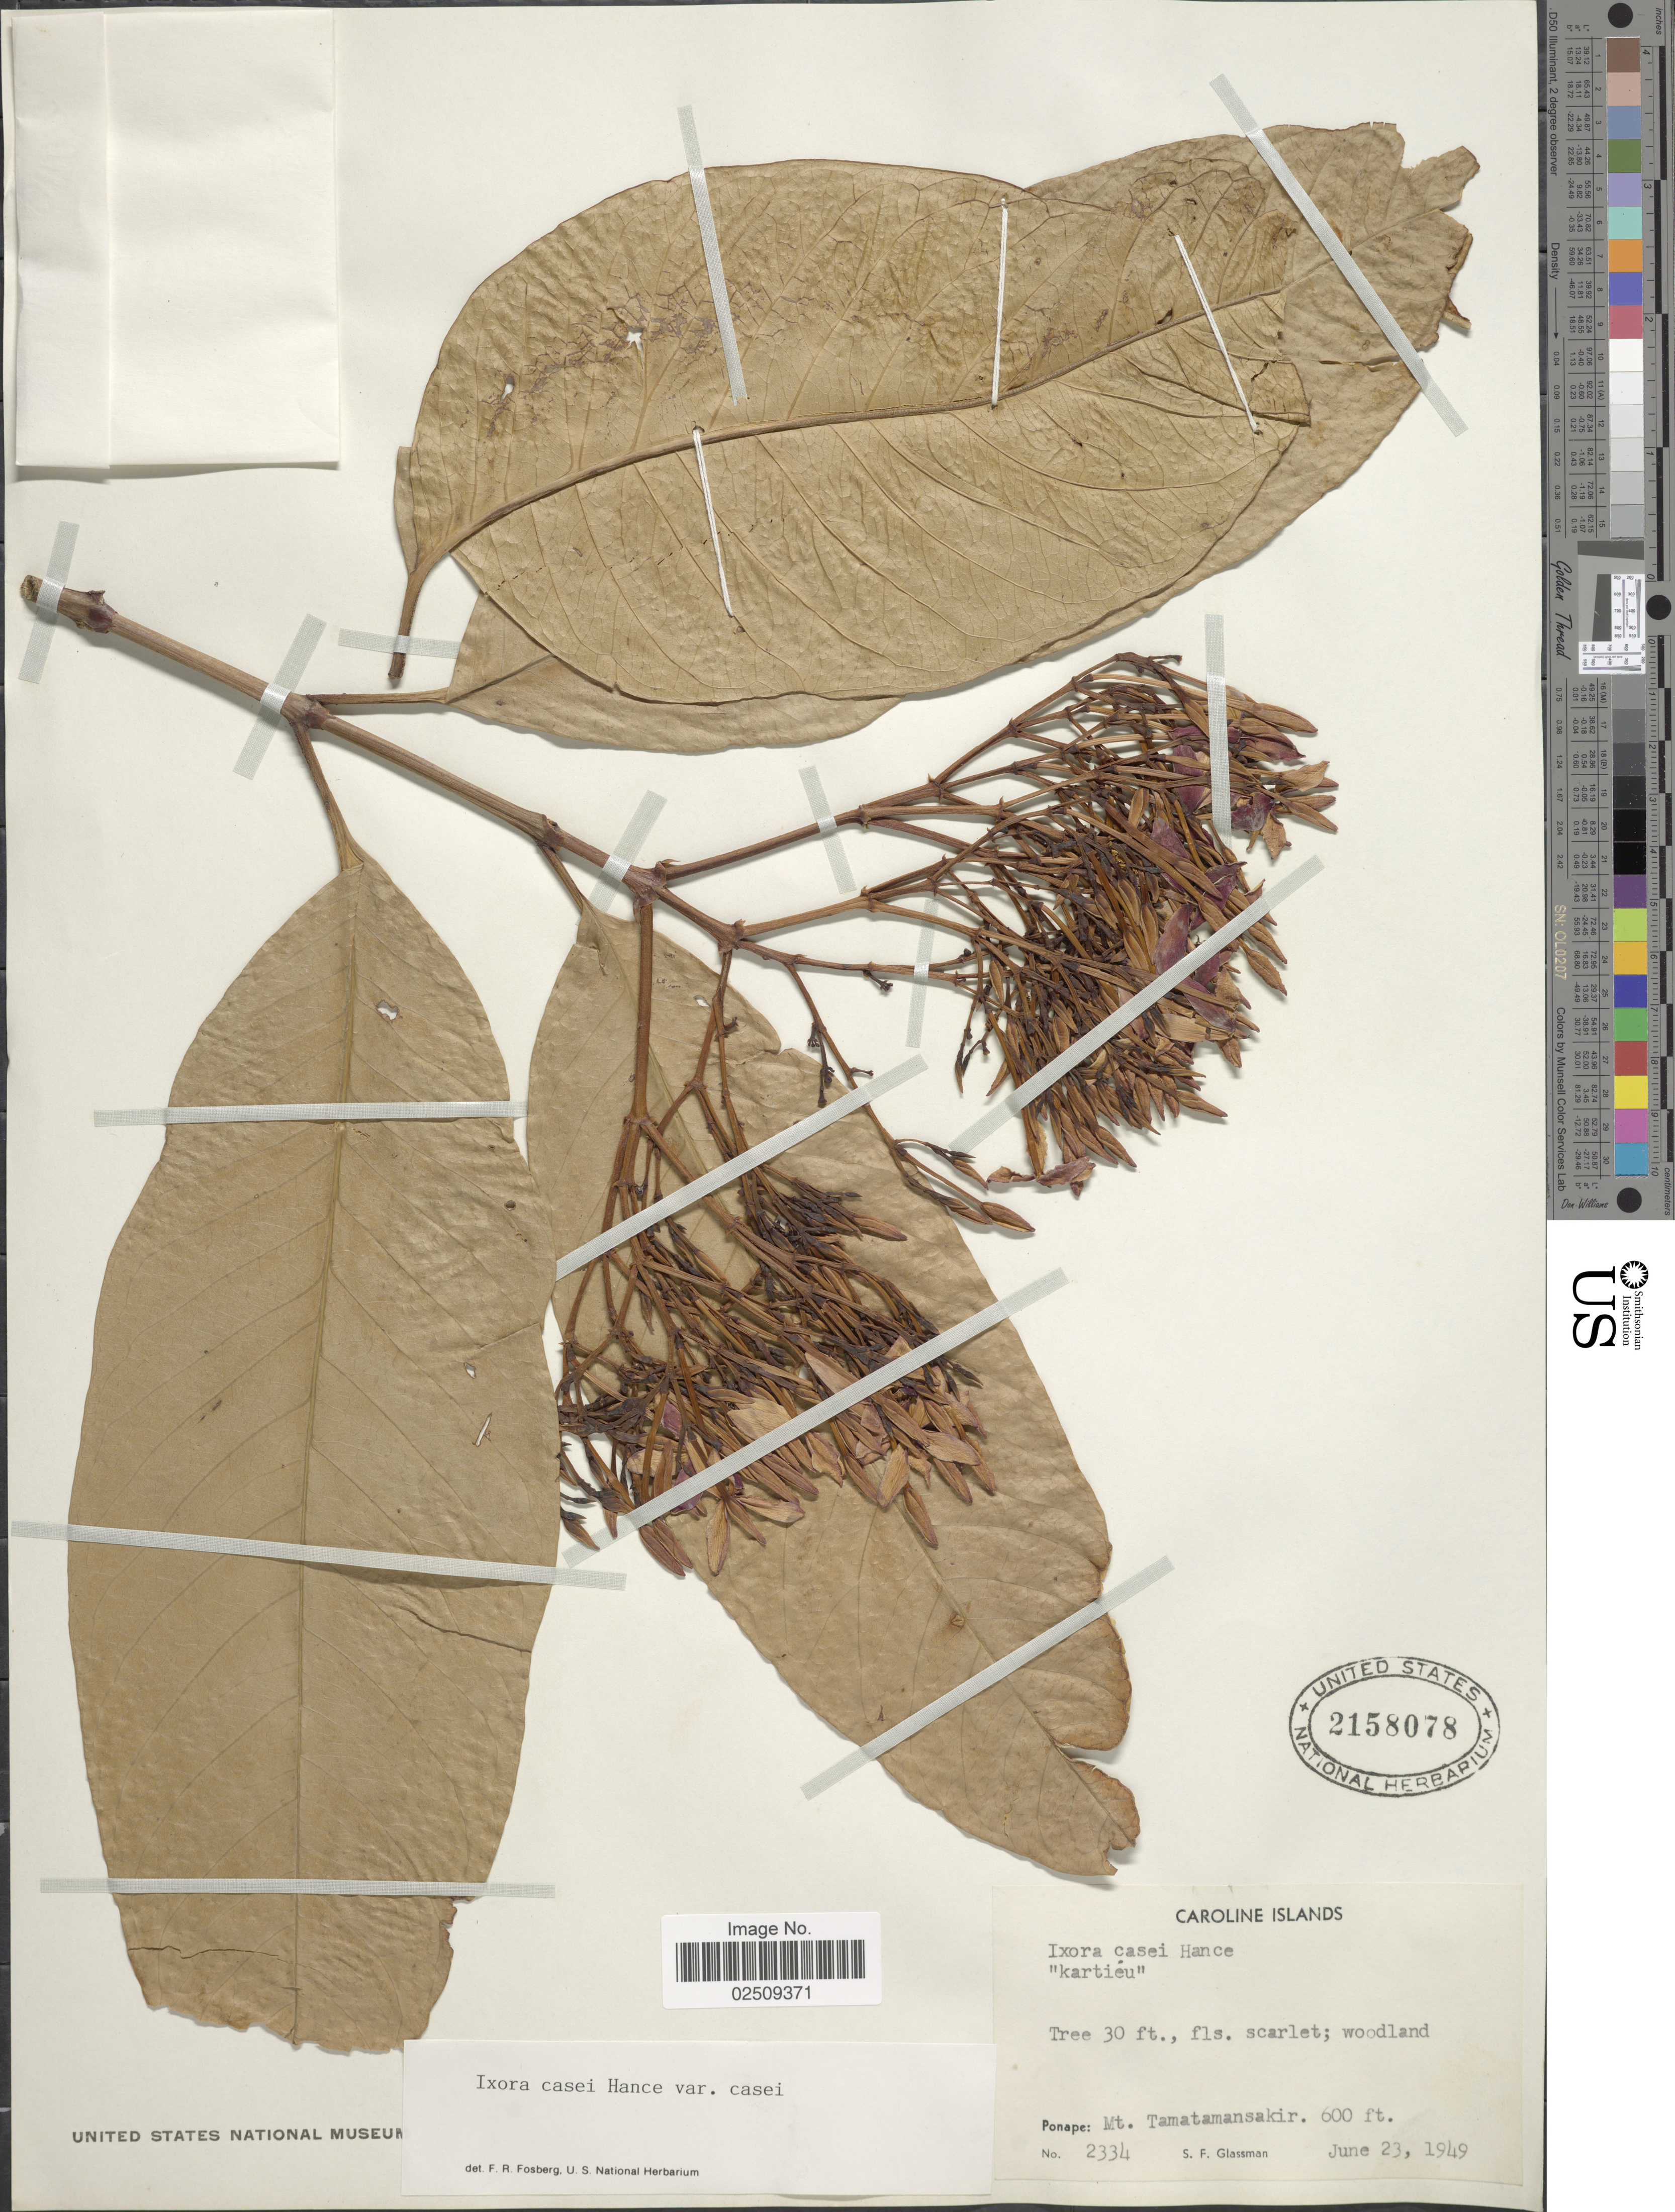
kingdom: Plantae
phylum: Tracheophyta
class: Magnoliopsida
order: Gentianales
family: Rubiaceae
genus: Ixora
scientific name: Ixora casei var. casei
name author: Hance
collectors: S. F. Glassman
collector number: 2334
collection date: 1949-06-23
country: Micronesia, Federated States of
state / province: Pohnpei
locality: Caroline Islands. Mt. Tamatamansakir.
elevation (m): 183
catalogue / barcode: US 2158078